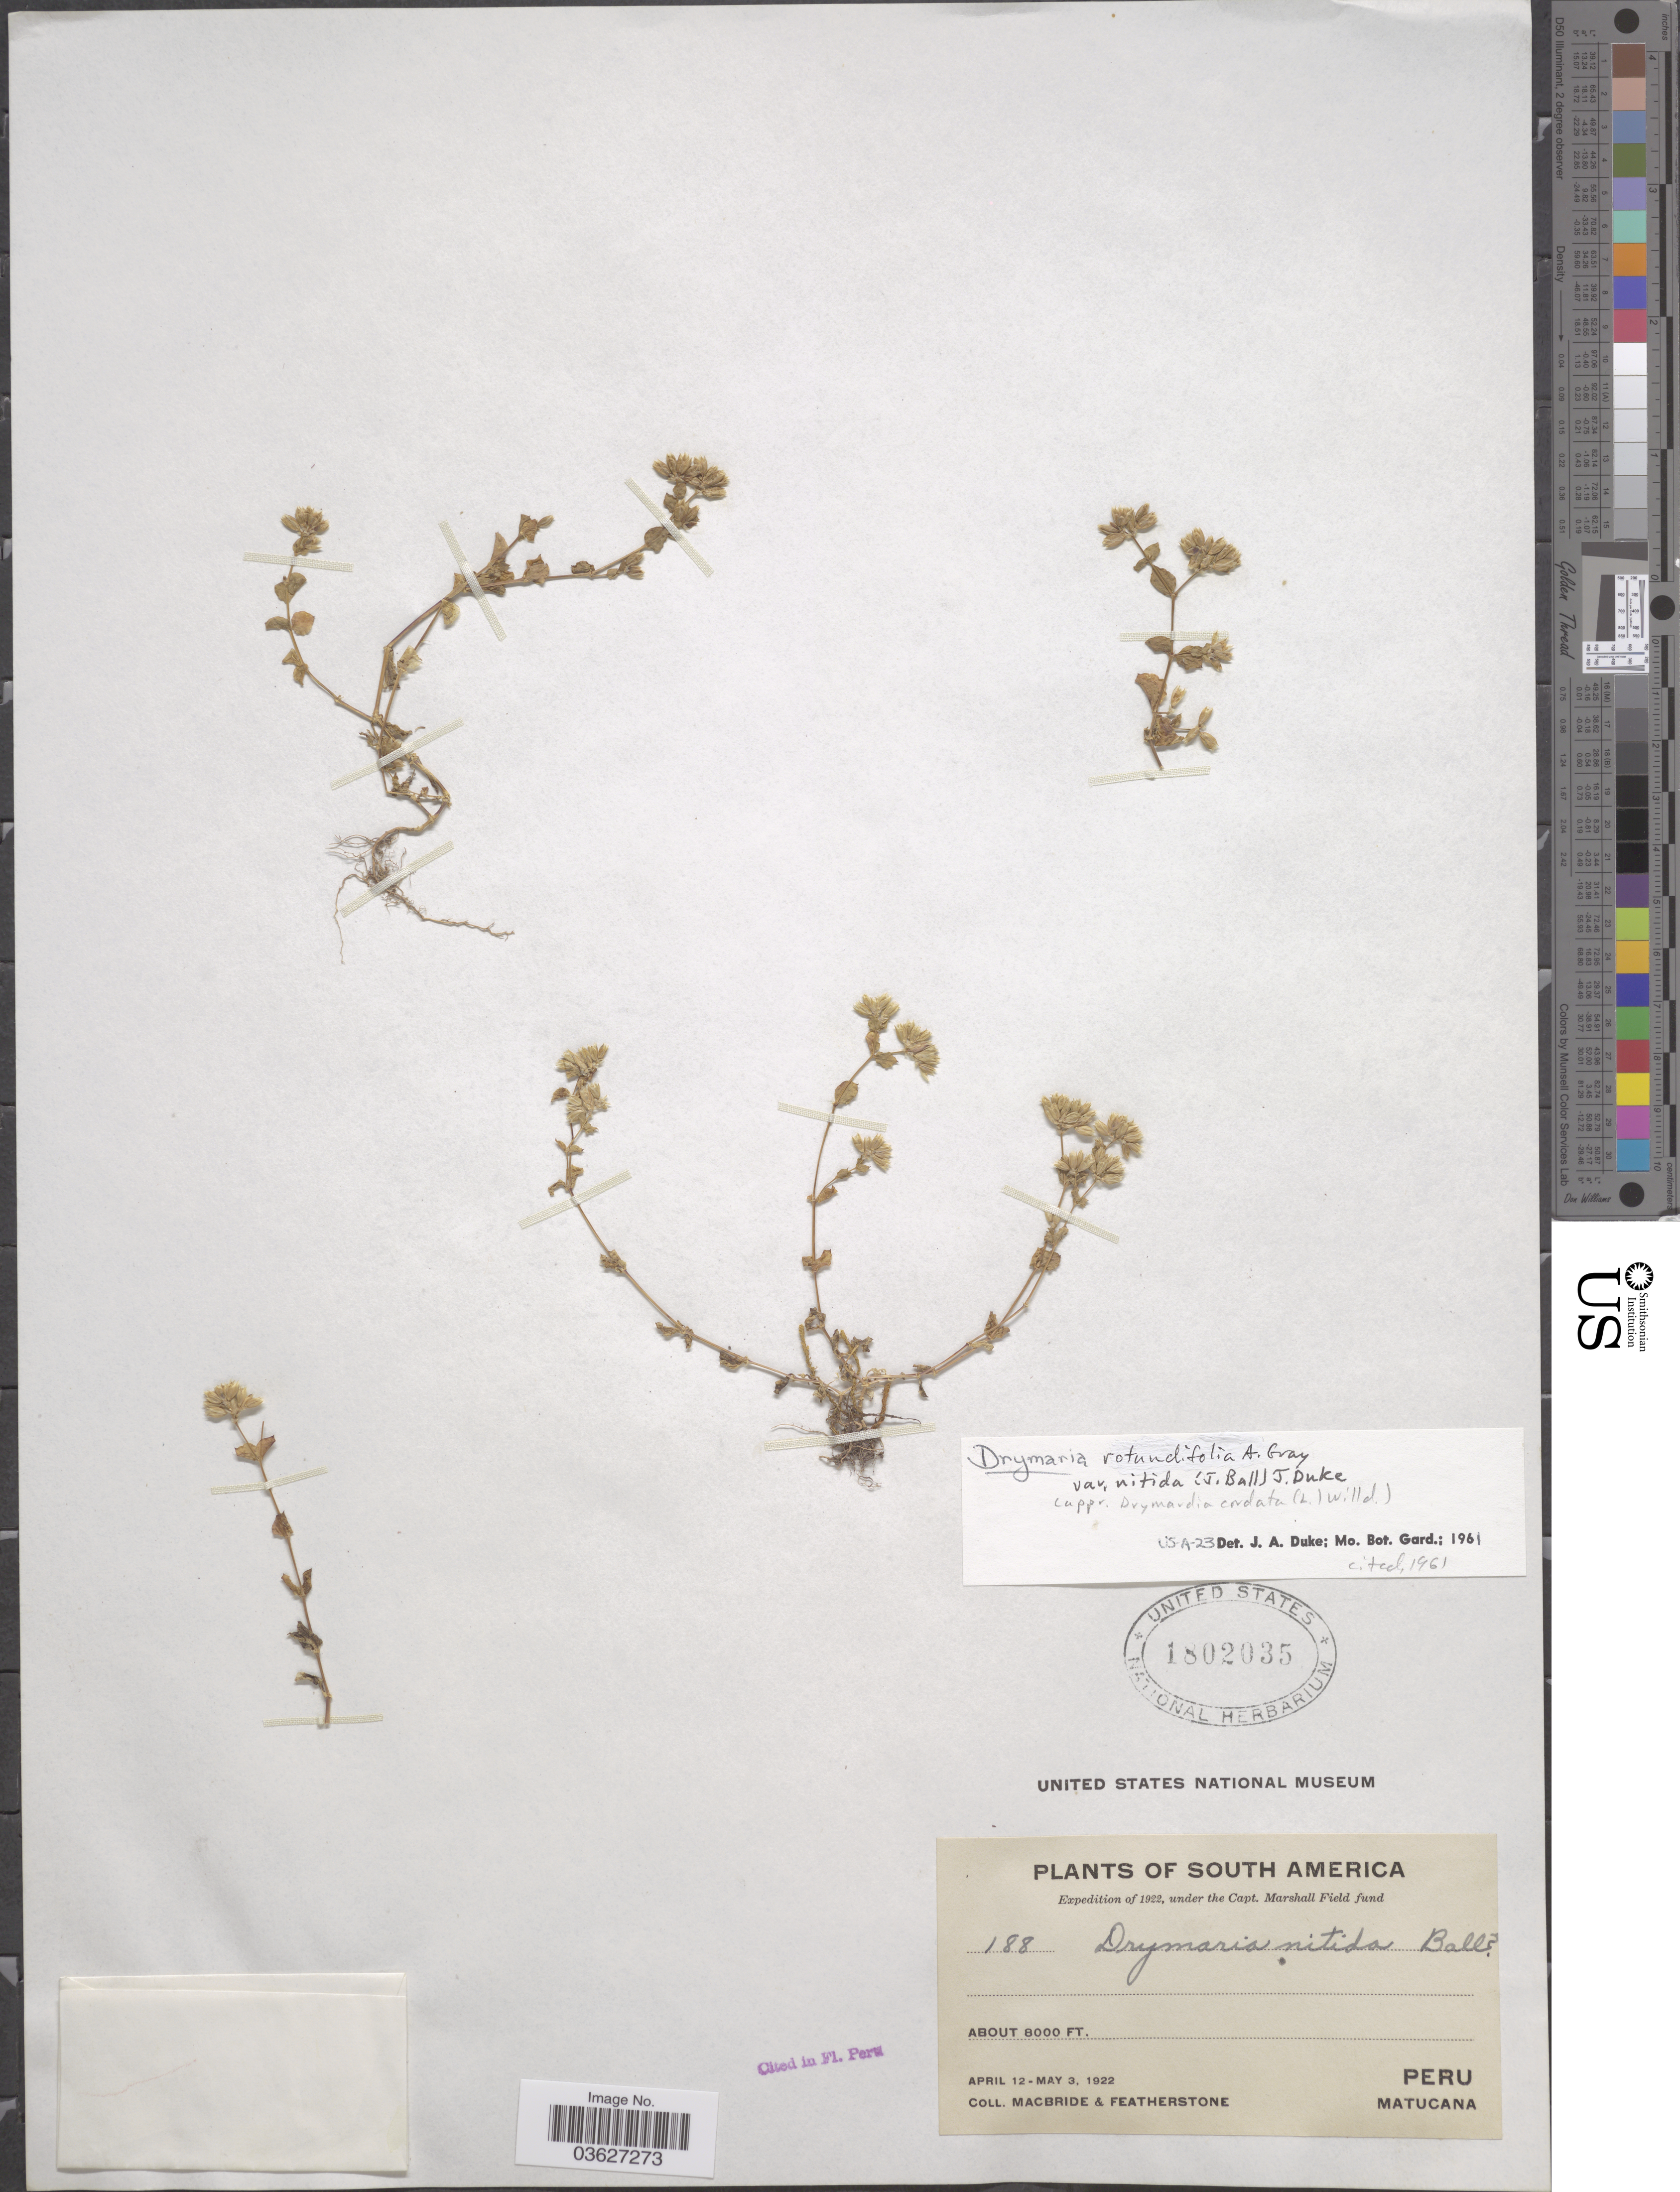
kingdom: Plantae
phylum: Tracheophyta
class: Magnoliopsida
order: Caryophyllales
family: Caryophyllaceae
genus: Drymaria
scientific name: Drymaria rotundifolia var. nitida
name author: (Ball) J.A. Duke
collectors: Macbride, -- & -. Featherstone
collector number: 188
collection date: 1922-04-12/1922-05-03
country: Peru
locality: Matucana.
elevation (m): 2438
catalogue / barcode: US 1802035